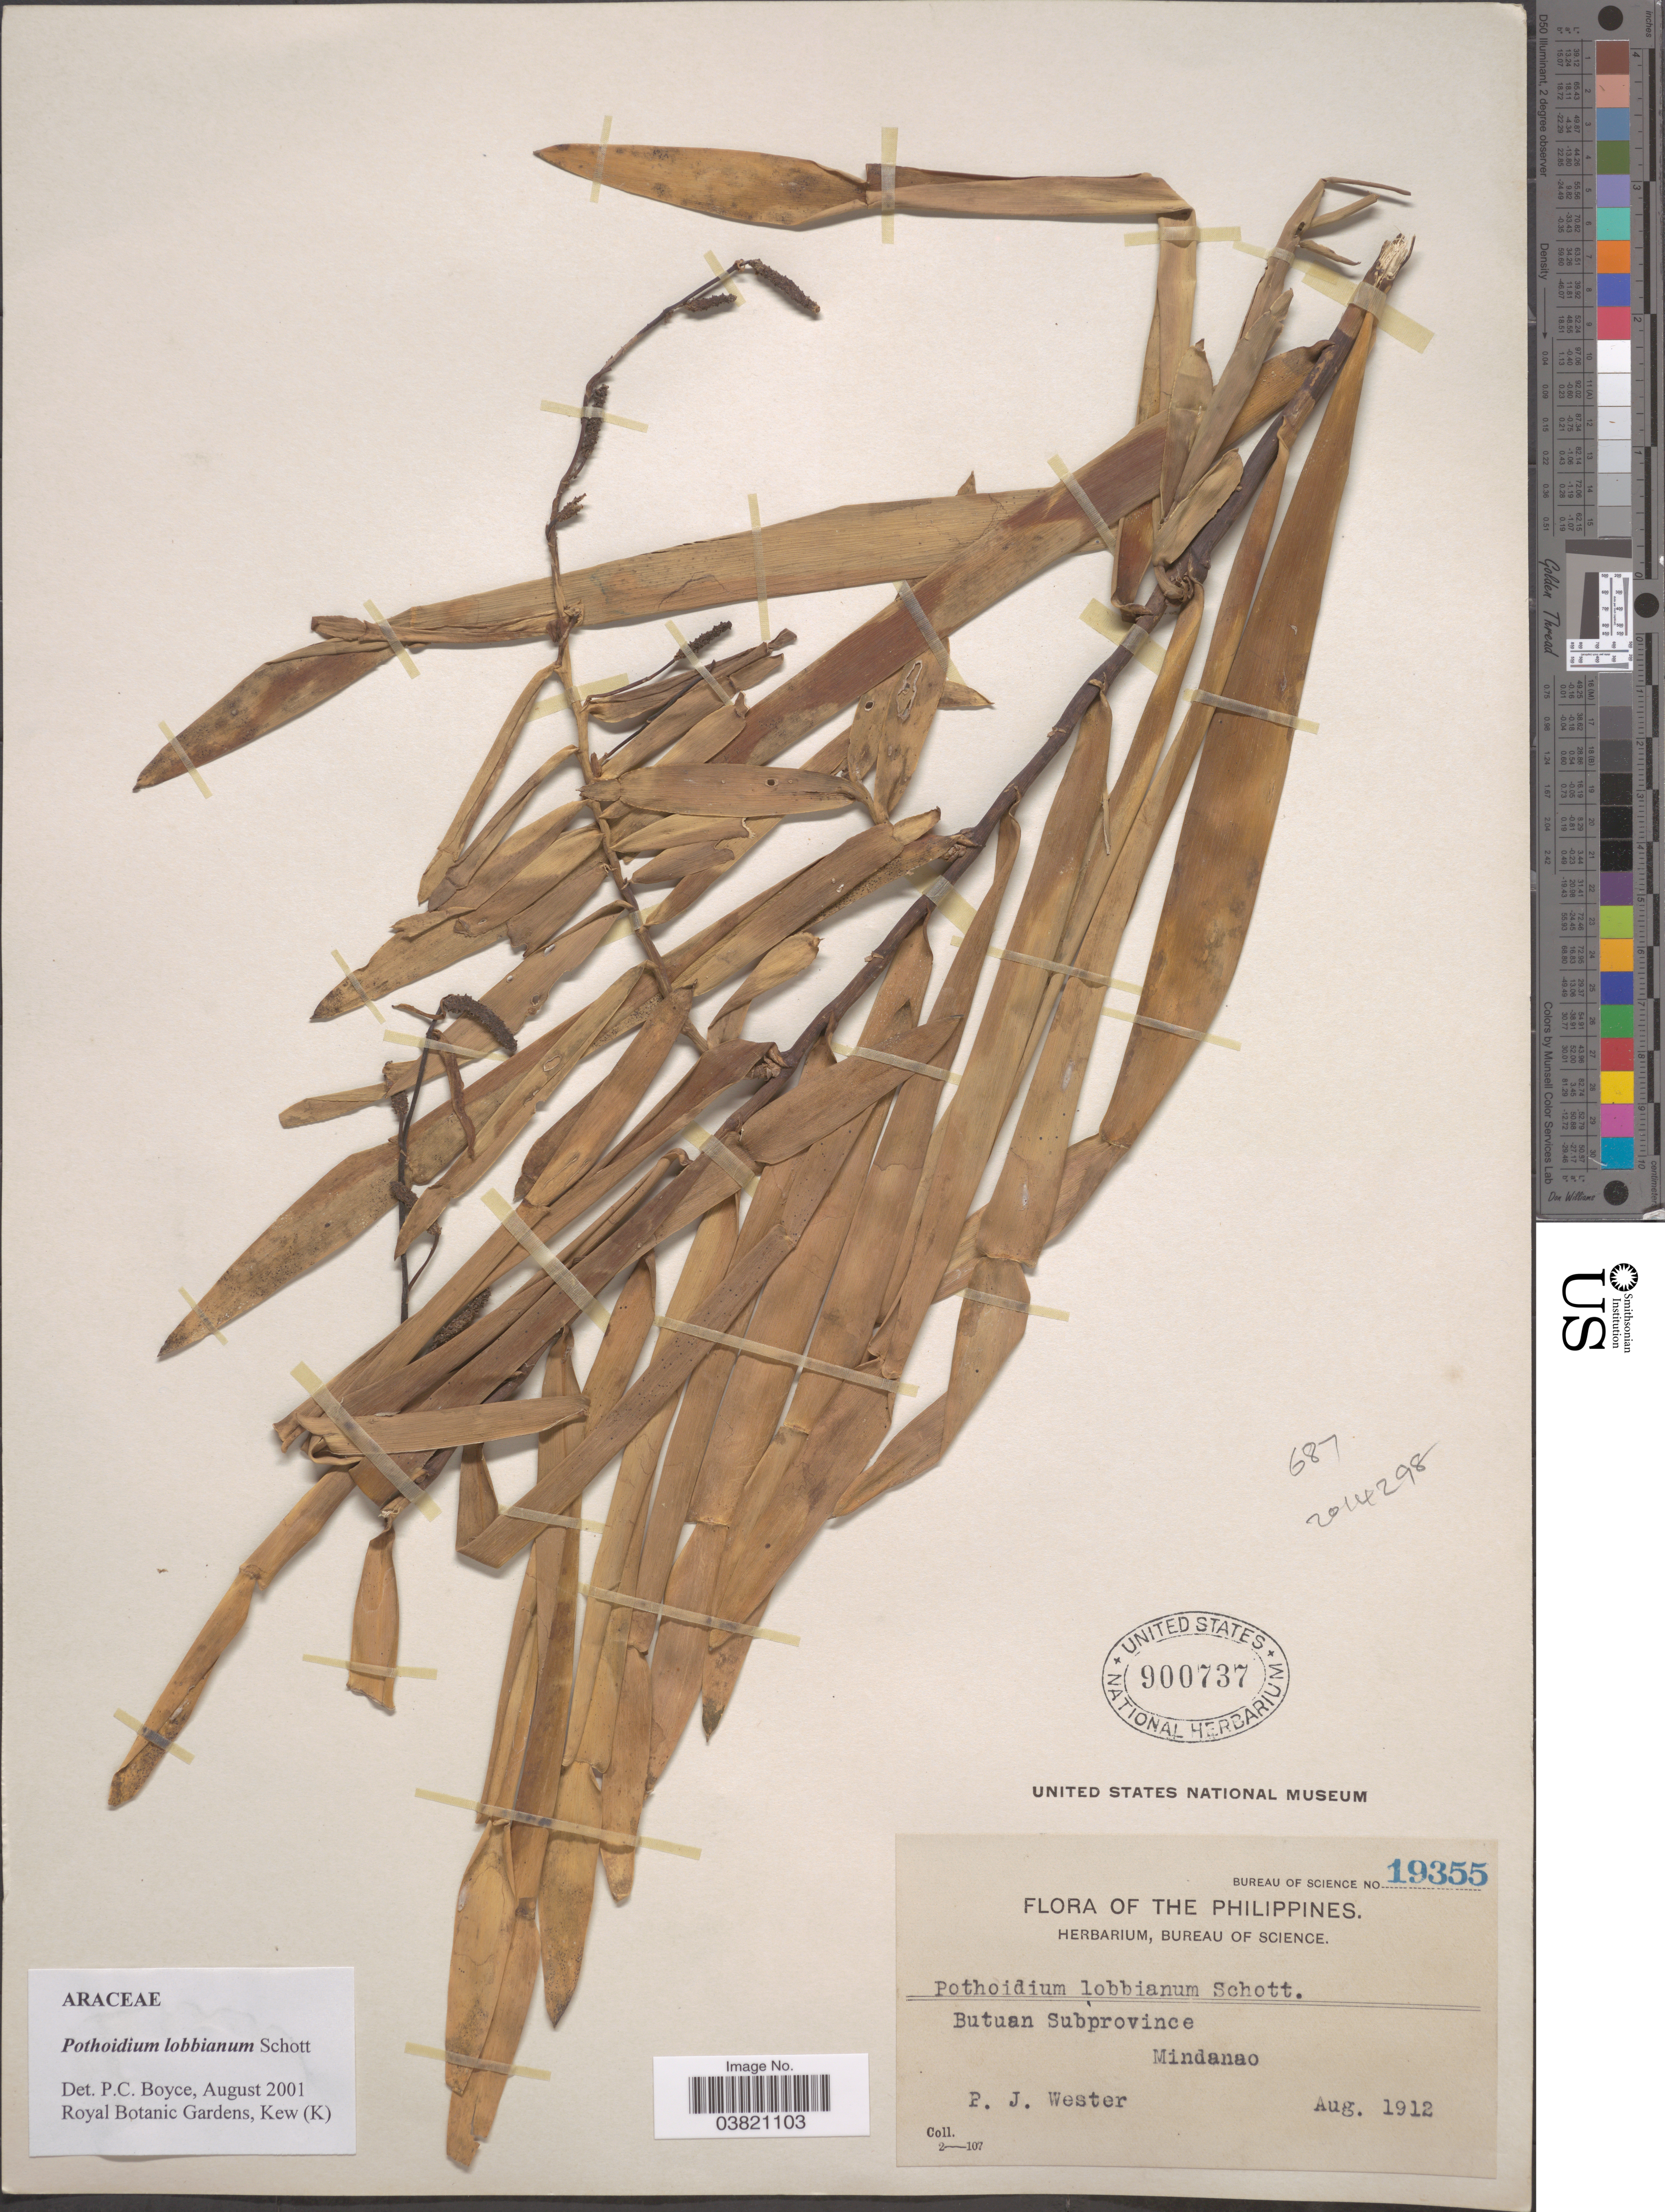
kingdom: Plantae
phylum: Tracheophyta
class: Liliopsida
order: Alismatales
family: Araceae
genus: Pothoidium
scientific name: Pothoidium lobbianum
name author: Schott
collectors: P. J. Wester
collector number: Bureau of Science 19355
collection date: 1912-08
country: Philippines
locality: Butuan Subprovince. Mindanao.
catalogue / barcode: US 900737